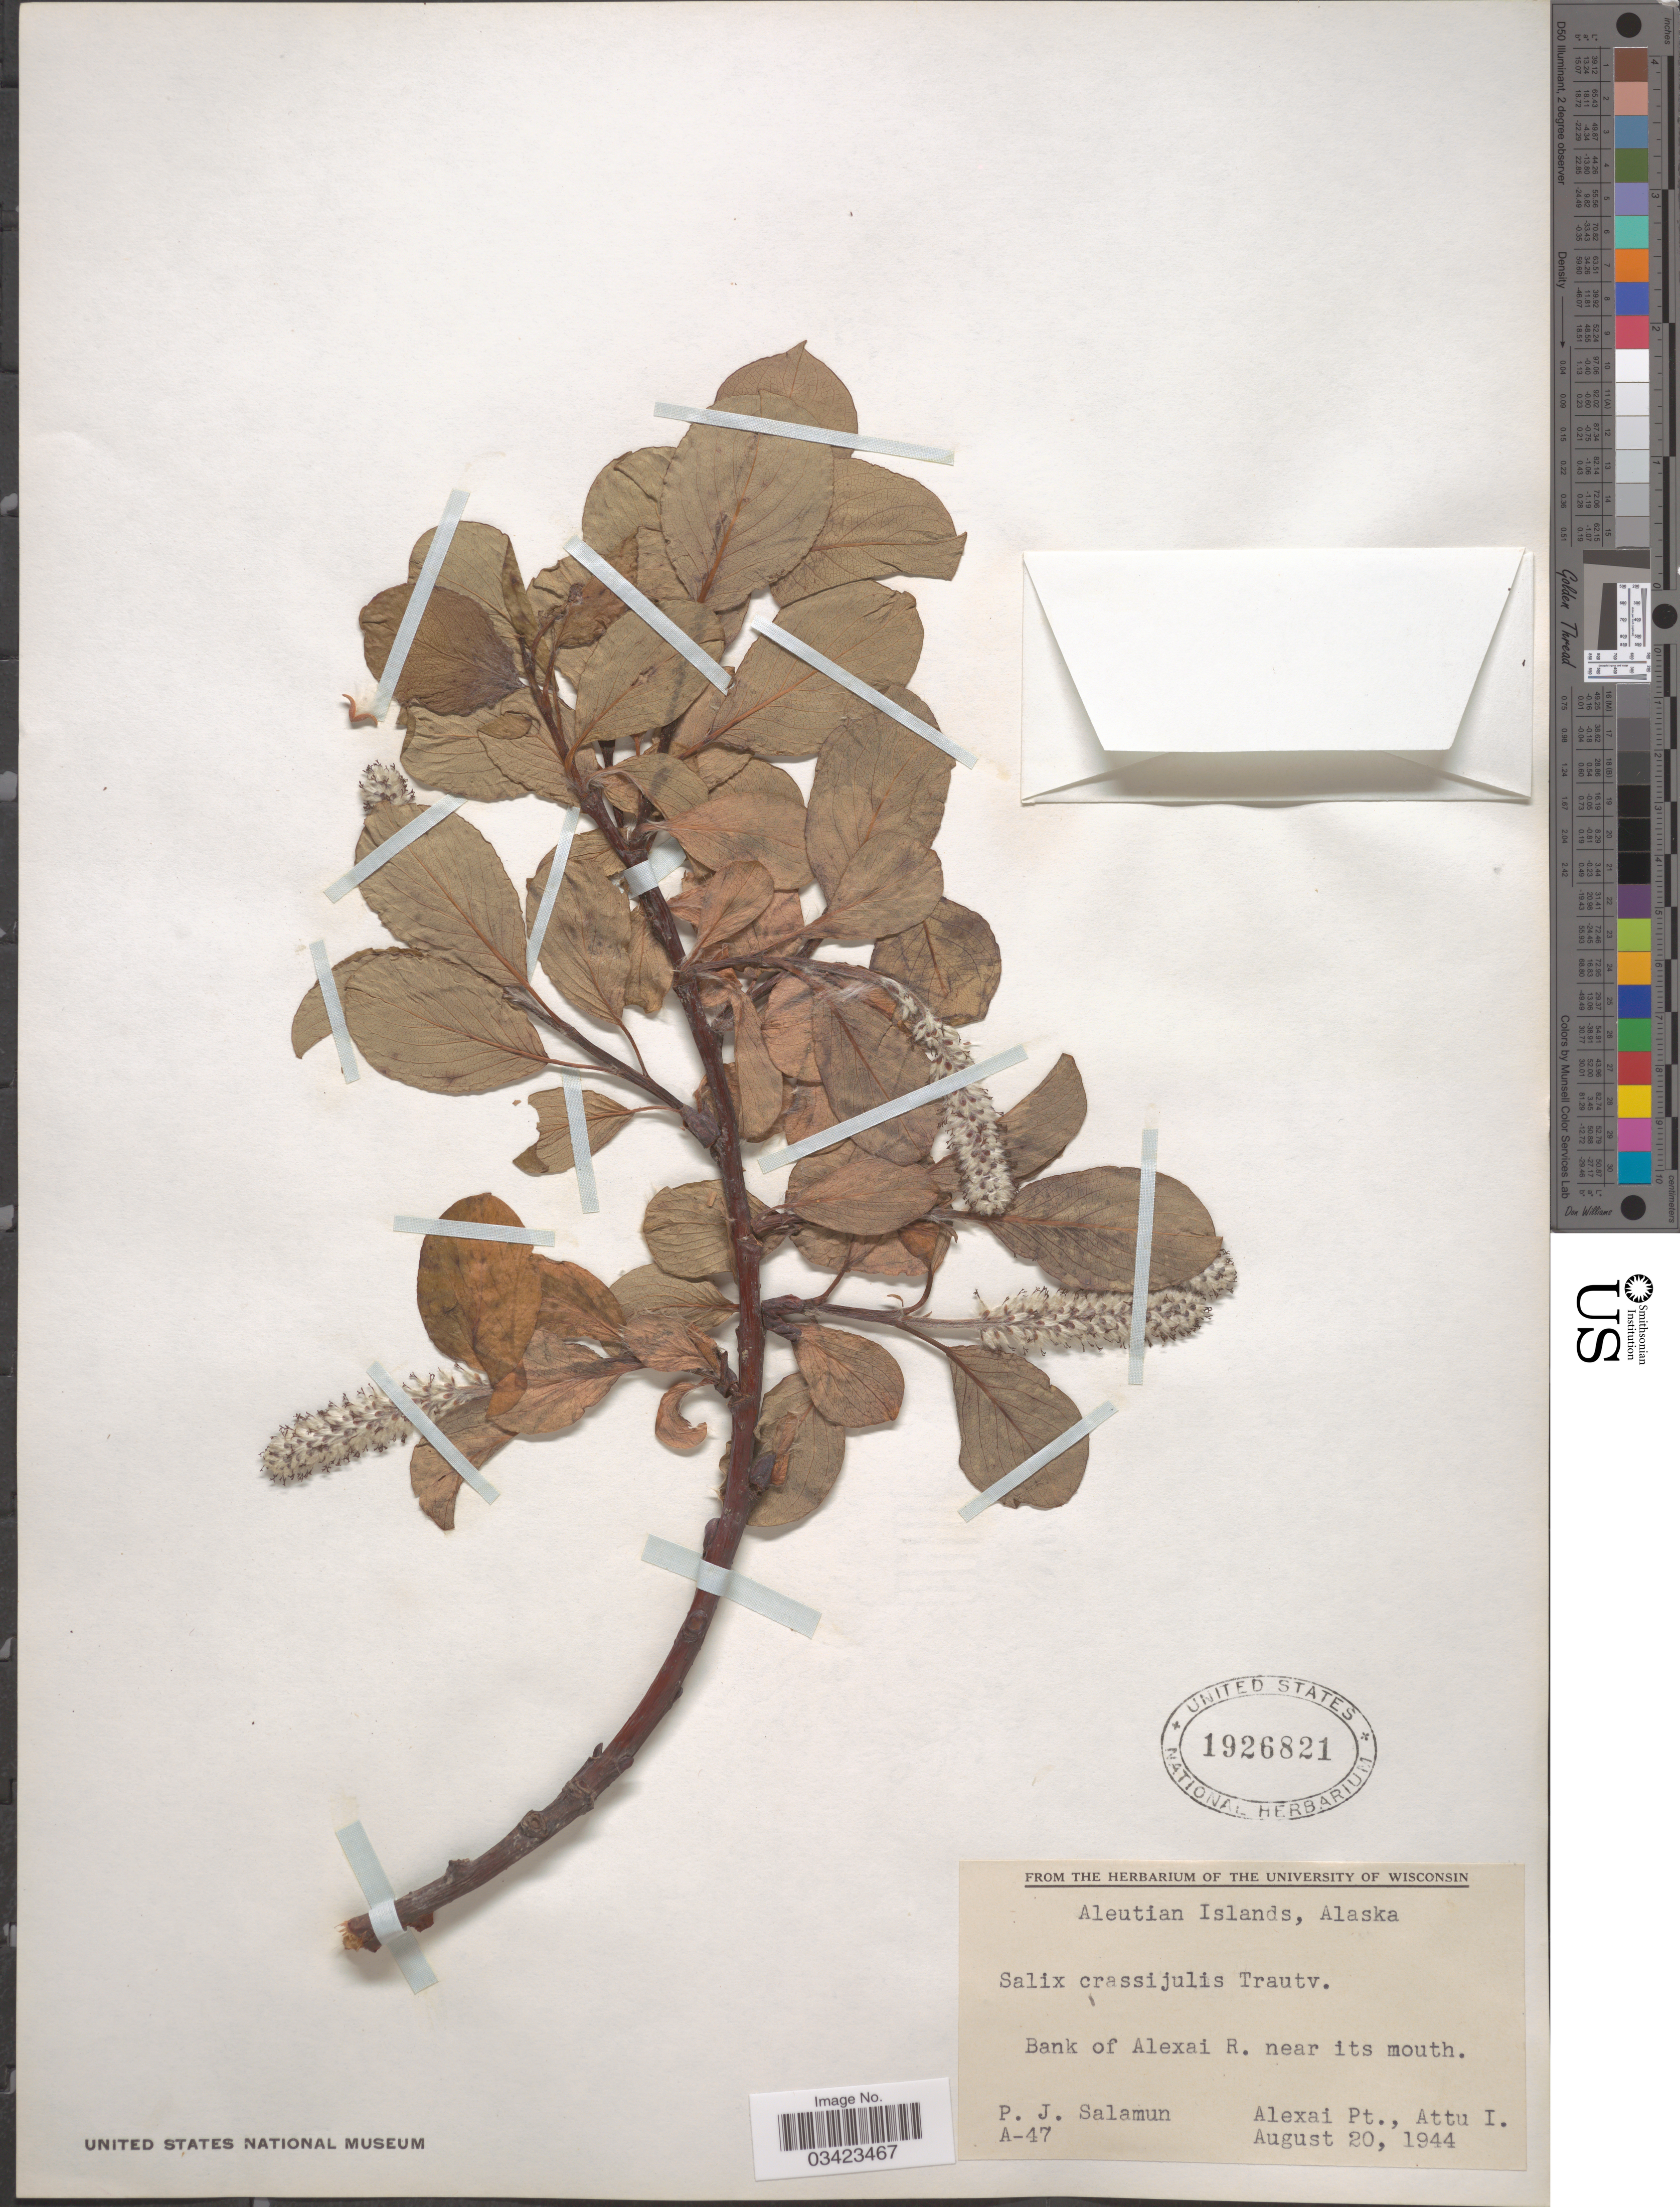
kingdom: Plantae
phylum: Tracheophyta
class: Magnoliopsida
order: Malpighiales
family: Salicaceae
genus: Salix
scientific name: Salix arctica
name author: Pall.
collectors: P. Salamun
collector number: A-47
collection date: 1944-08-20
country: United States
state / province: Alaska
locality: Aleutian Islands. Bank of Alexai R. near its mouth. Alexai Pt., Attu I.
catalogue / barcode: US 1926821